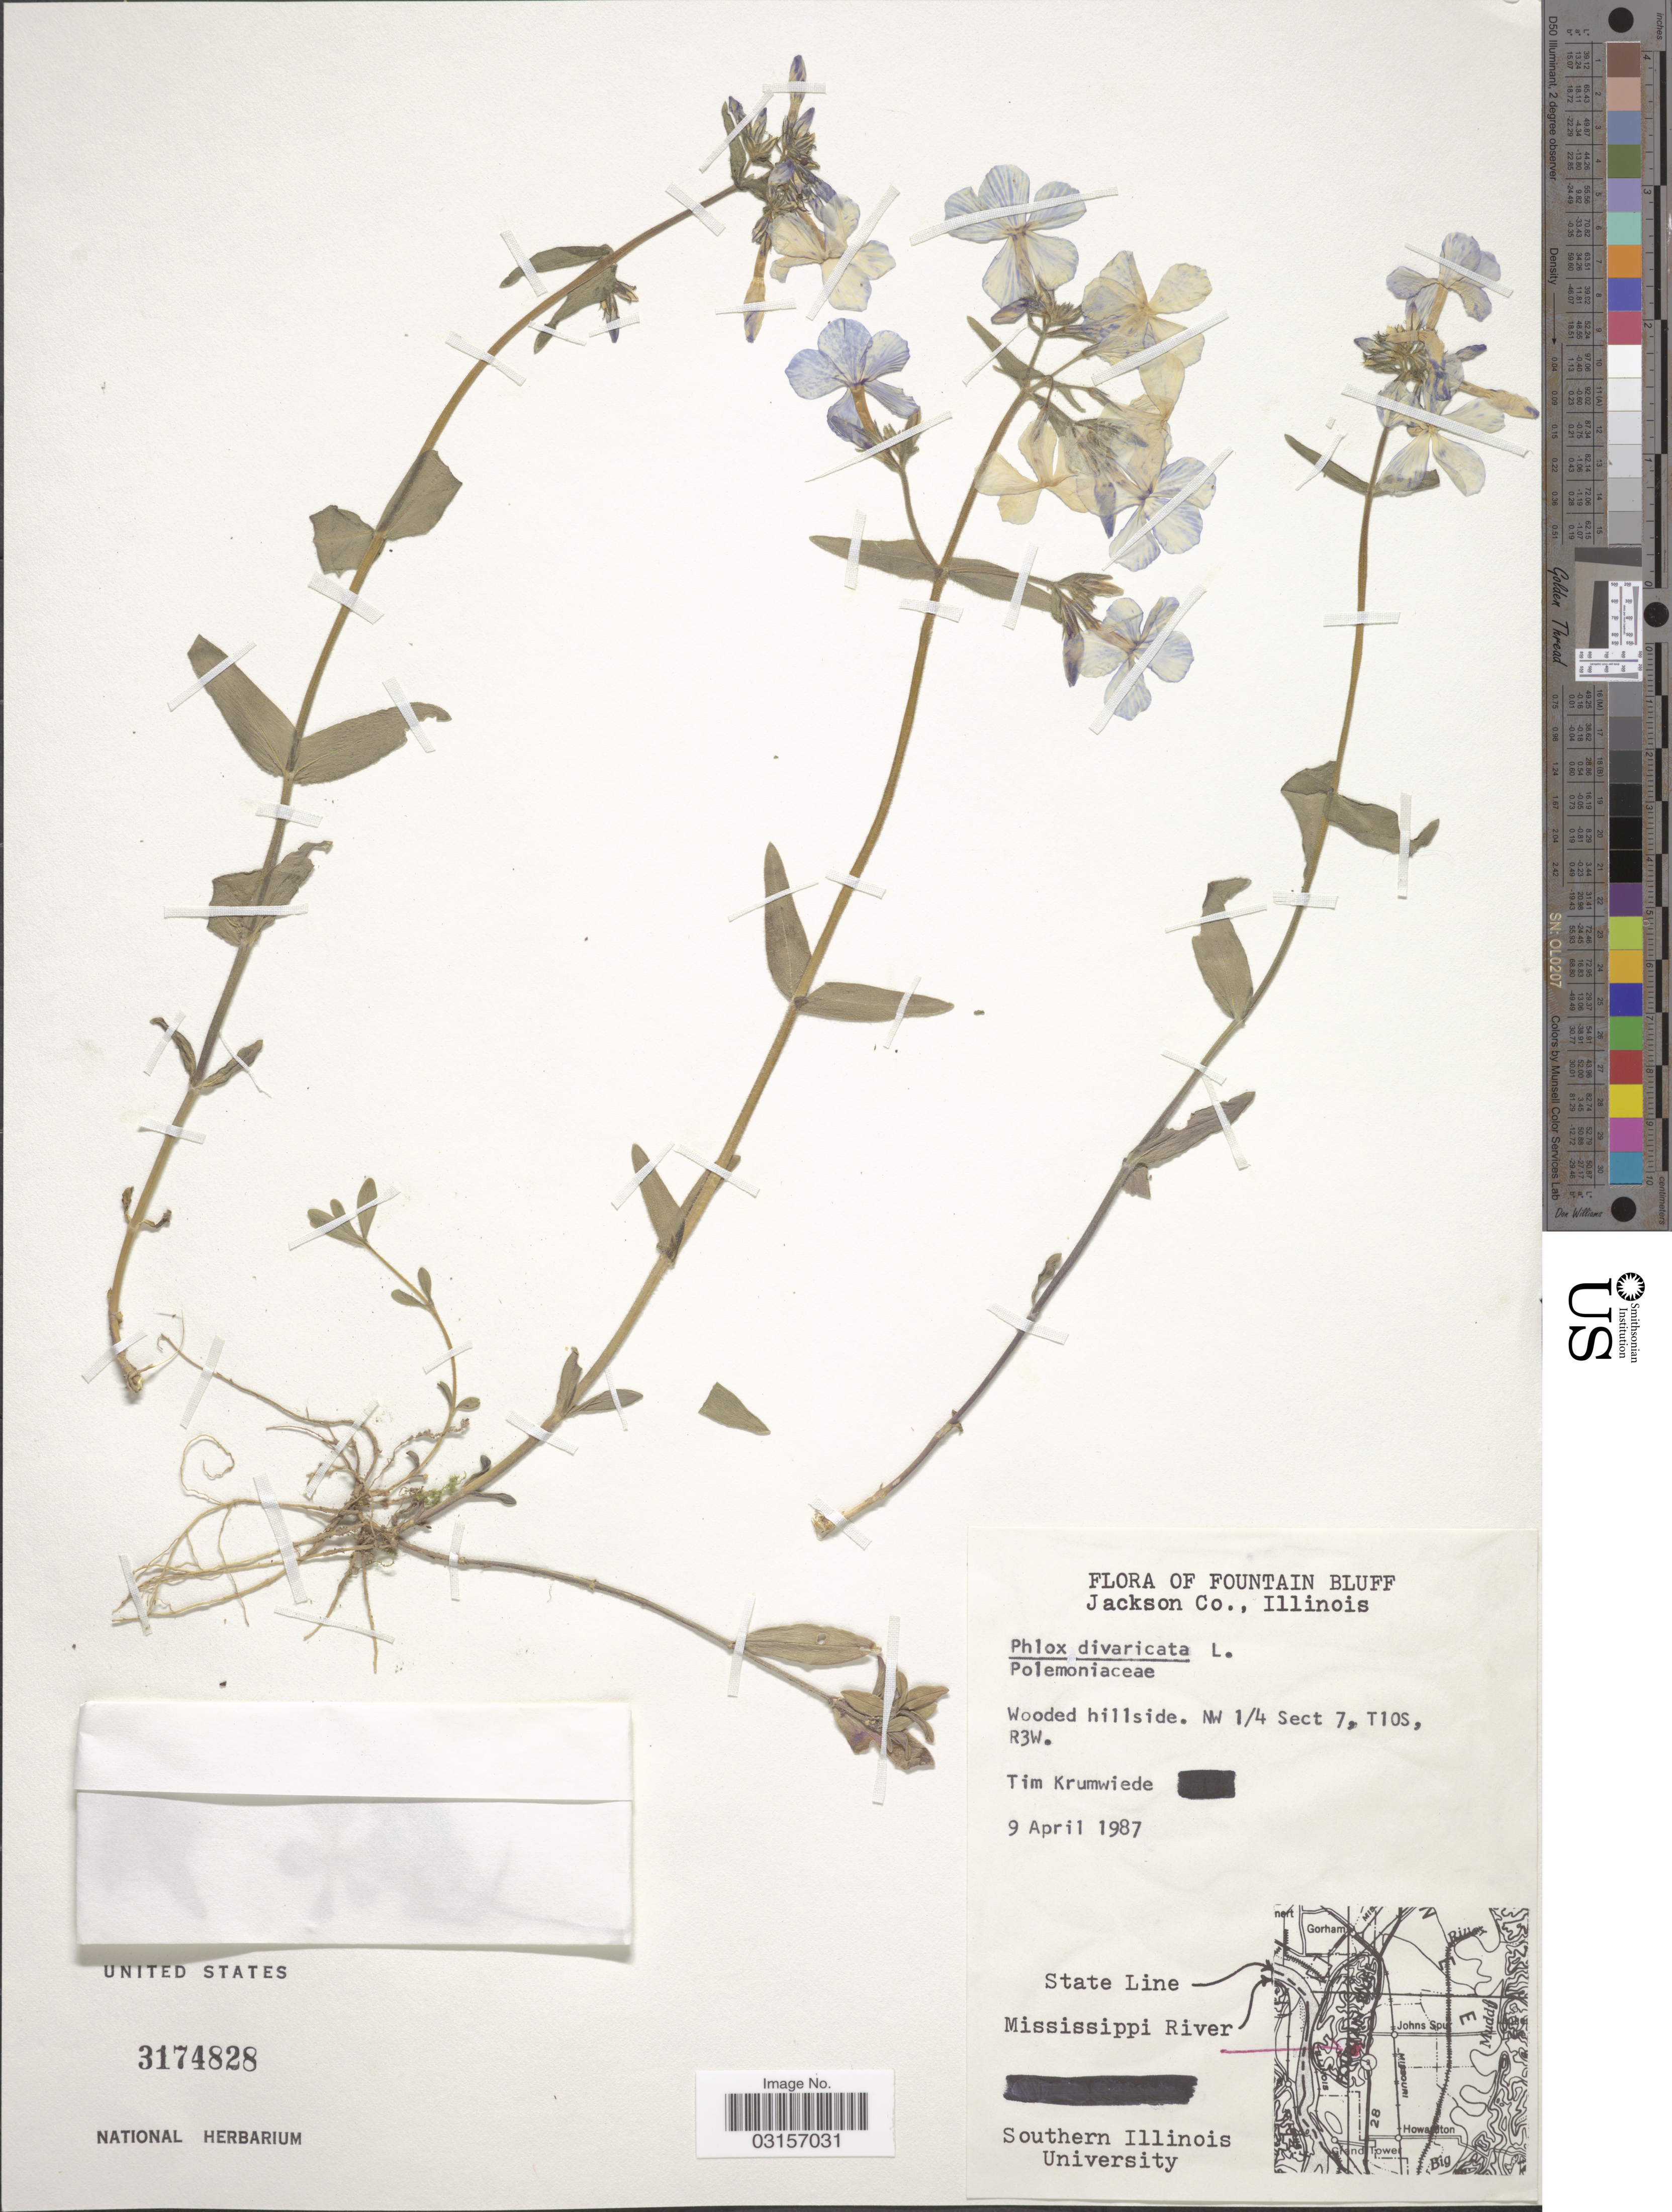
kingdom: Plantae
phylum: Tracheophyta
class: Magnoliopsida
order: Ericales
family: Polemoniaceae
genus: Phlox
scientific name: Phlox divaricata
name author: L.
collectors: T. Krumwiede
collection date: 1987-04-09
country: United States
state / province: Illinois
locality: Fountain Bluff, Jackson Co., Wooded hillside. NW ¼ Sect 7, T10S, R3W.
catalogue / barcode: US 3174828